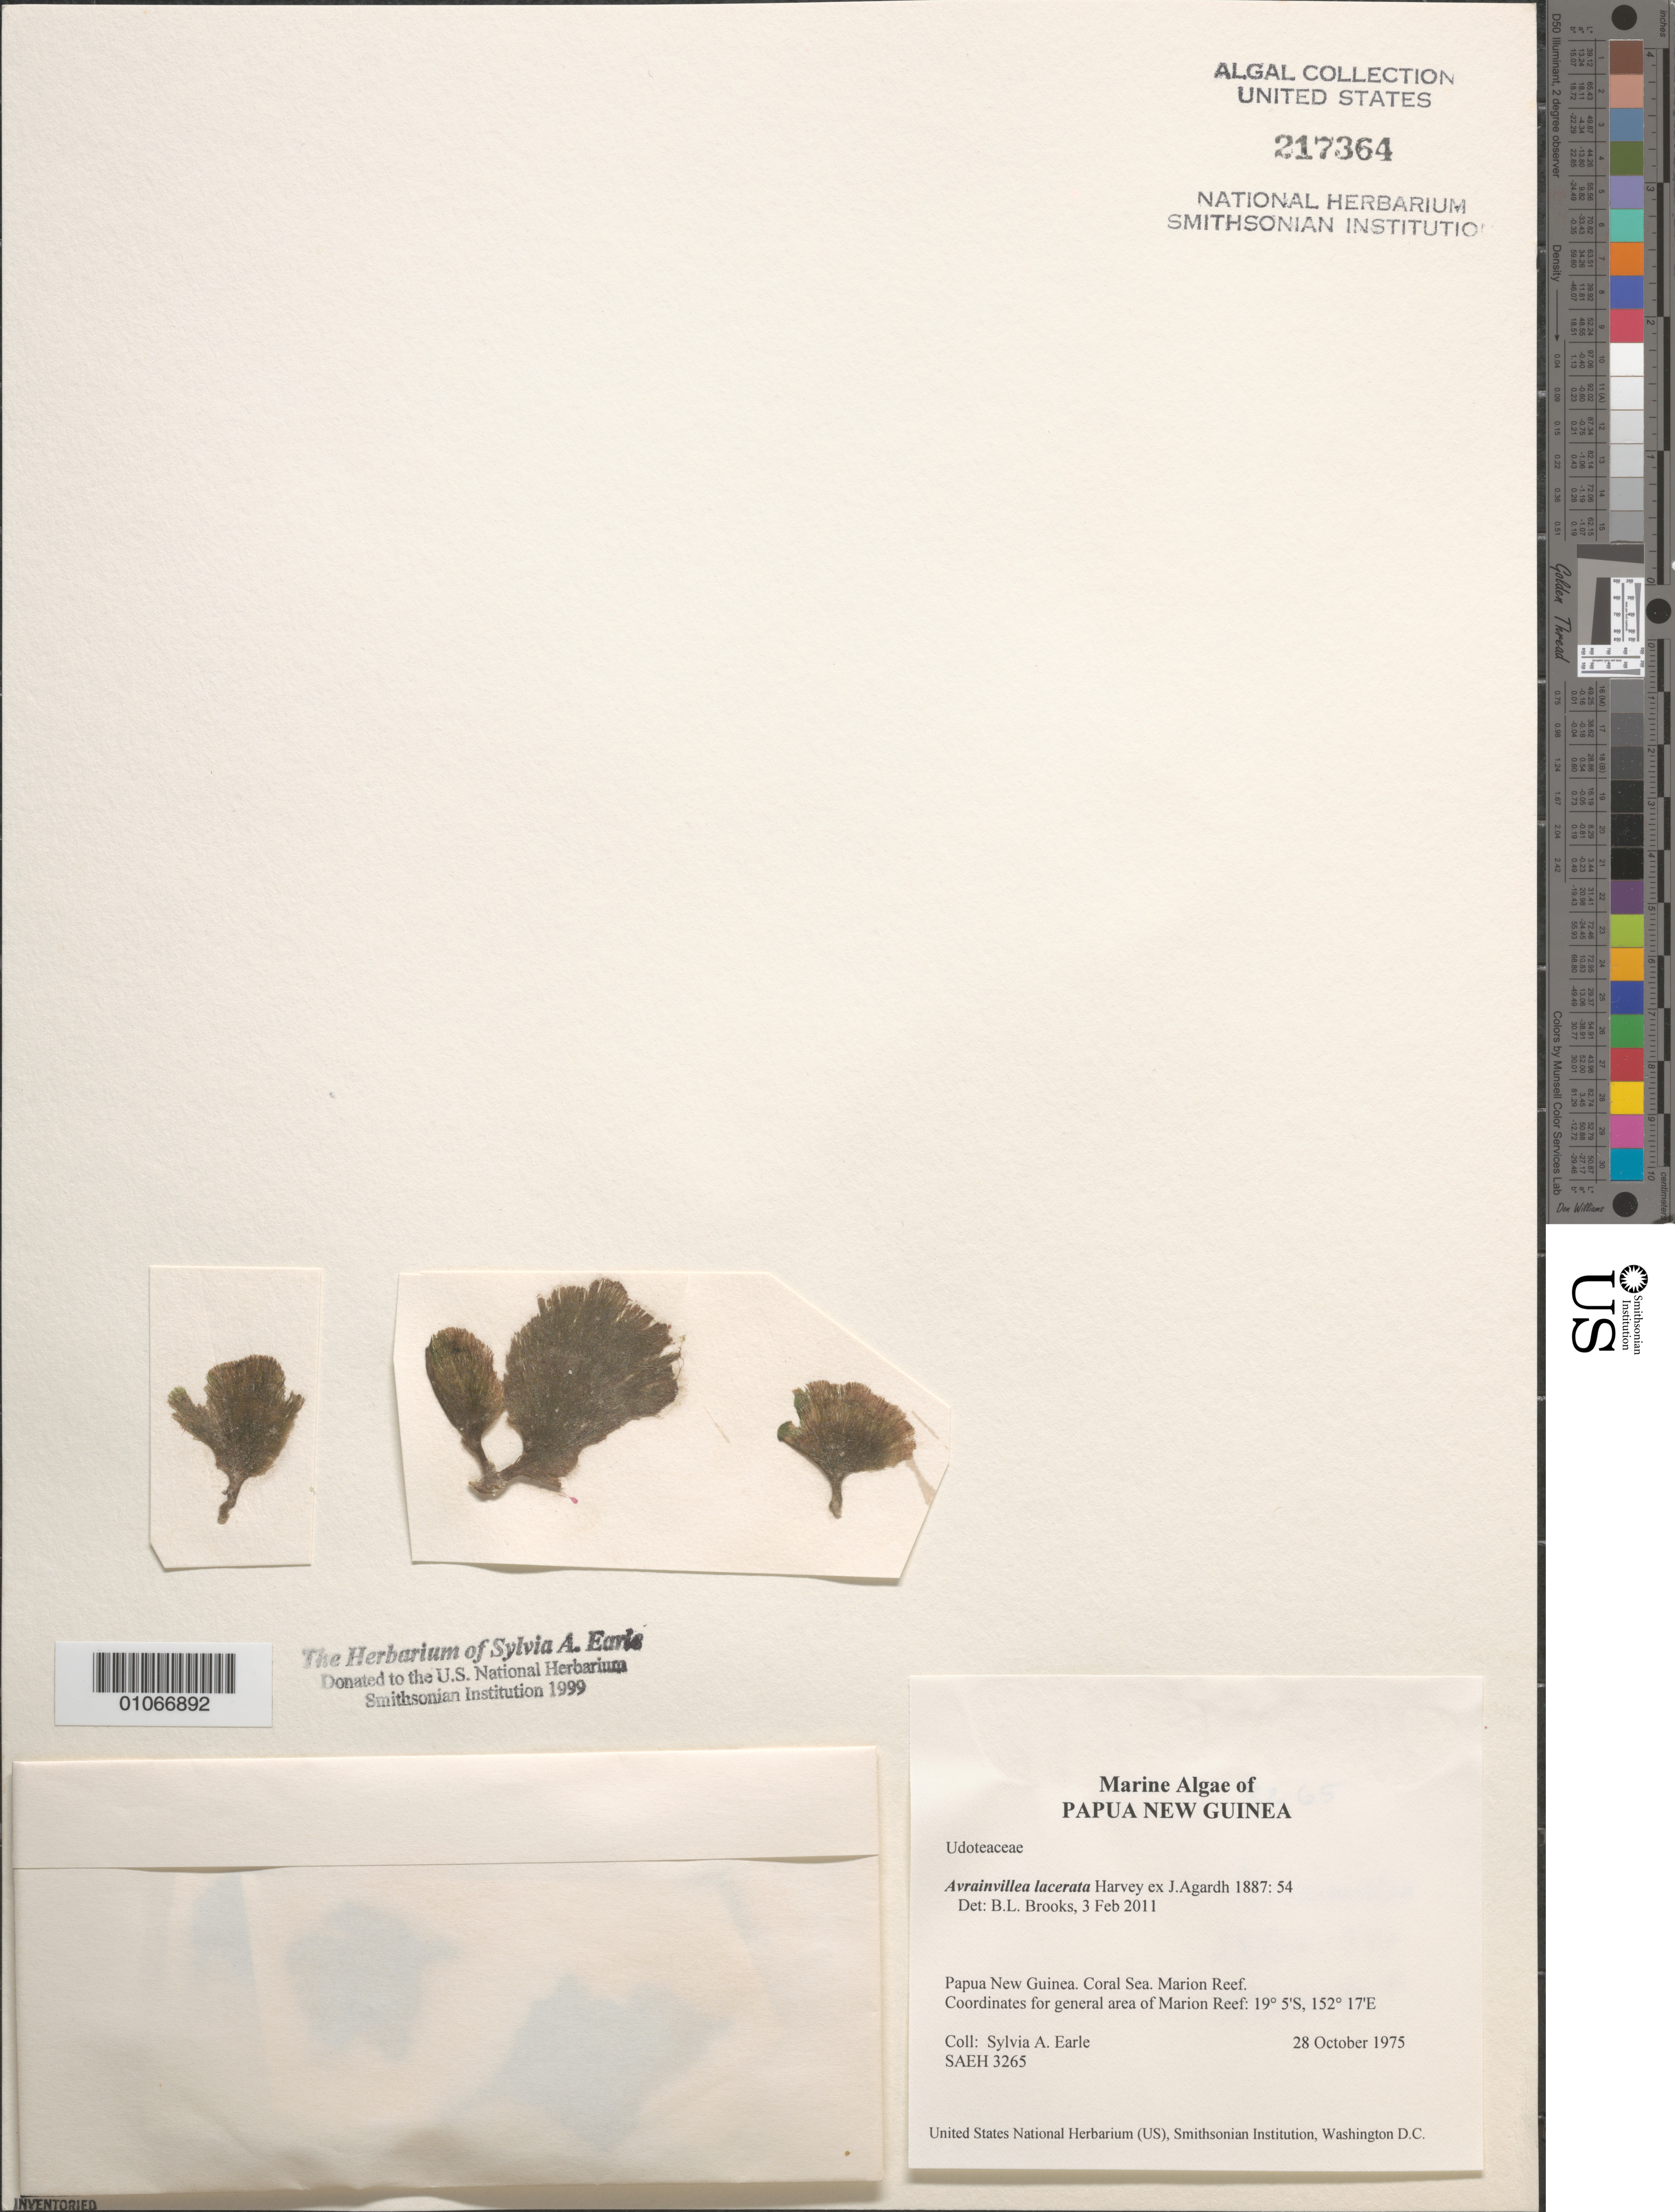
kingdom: Plantae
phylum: Chlorophyta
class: Ulvophyceae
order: Bryopsidales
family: Dichotomosiphonaceae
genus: Avrainvillea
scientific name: Avrainvillea lacerata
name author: J. Agardh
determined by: Brooks, B. L., (BOT), Smithsonian Institution - National Museum of Natural History (UNITED STATES)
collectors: S. A. Earle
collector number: SAEH 3265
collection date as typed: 28 Oct 1975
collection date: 1975-10-28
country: Australia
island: Marion Reef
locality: Coral Sea, Marion Reef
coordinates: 19 5'S, 152 17'E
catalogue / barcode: US 217364